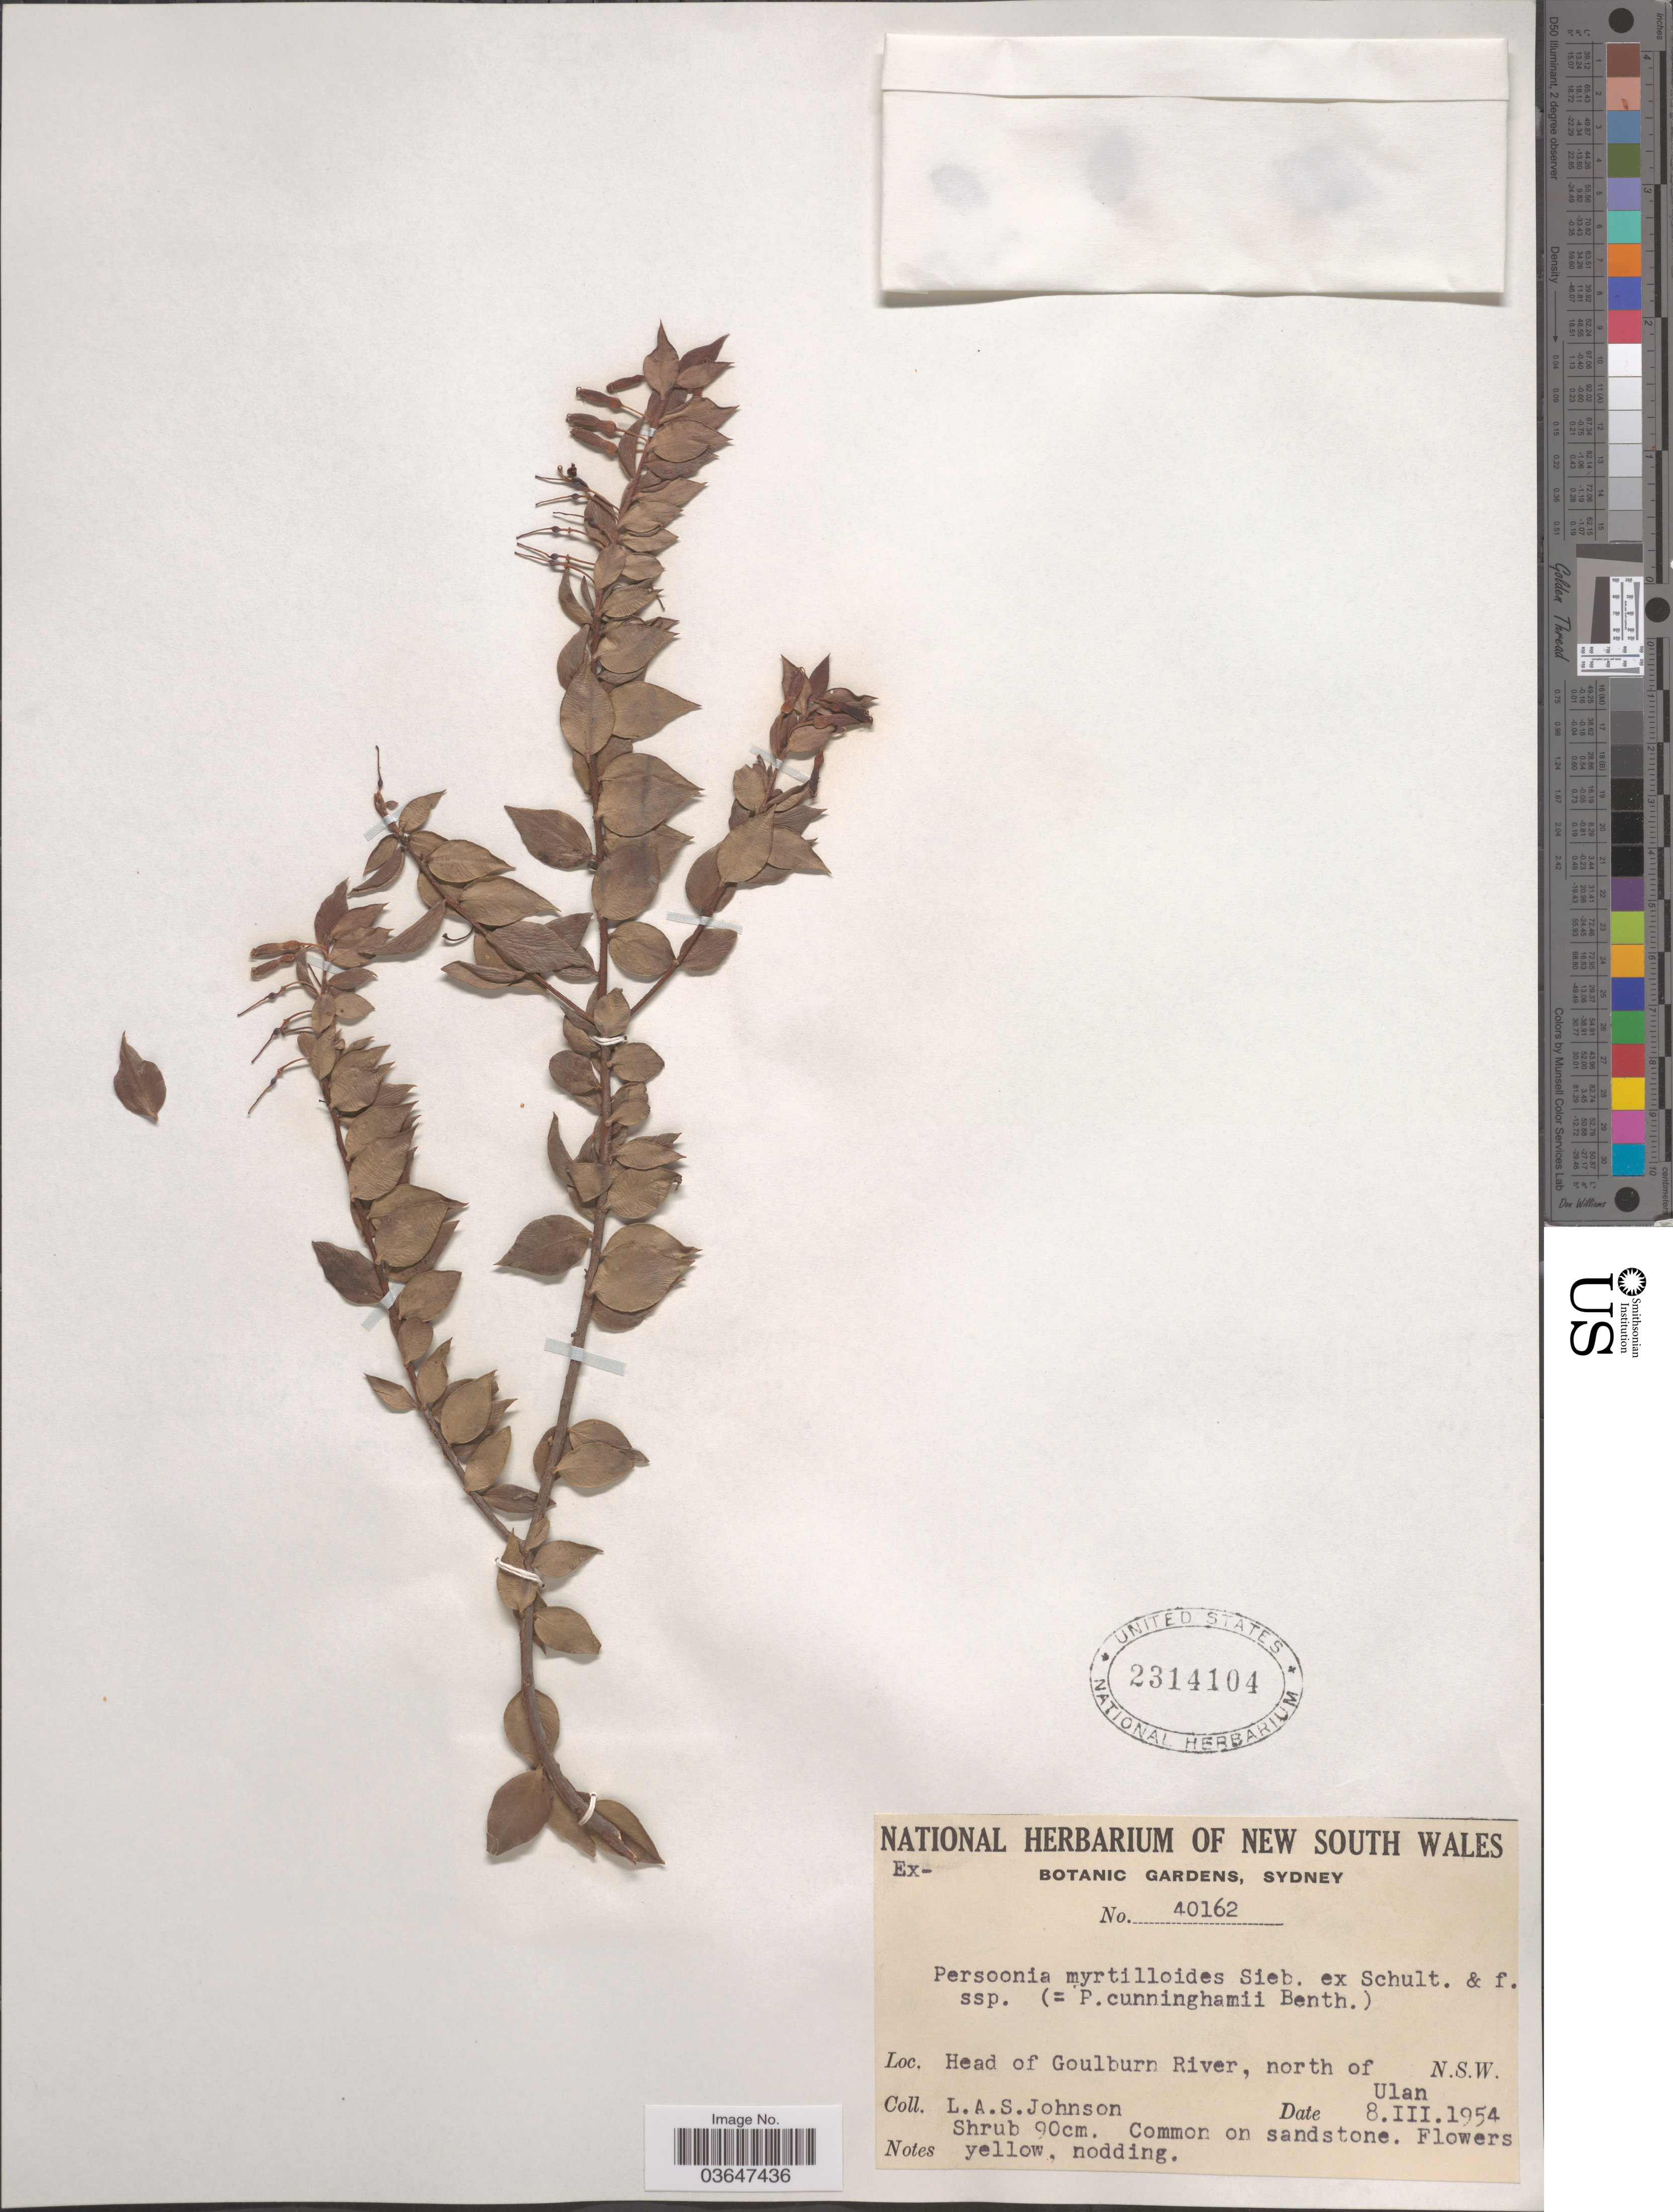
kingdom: Plantae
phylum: Tracheophyta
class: Magnoliopsida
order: Proteales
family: Proteaceae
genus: Persoonia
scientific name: Persoonia myrtilloides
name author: Sieber ex Schult.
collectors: L. A. S. Johnson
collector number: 40162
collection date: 1954-03-08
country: Australia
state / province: New South Wales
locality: Head of Goulburn River, north of Ulan.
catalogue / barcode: US 2314104